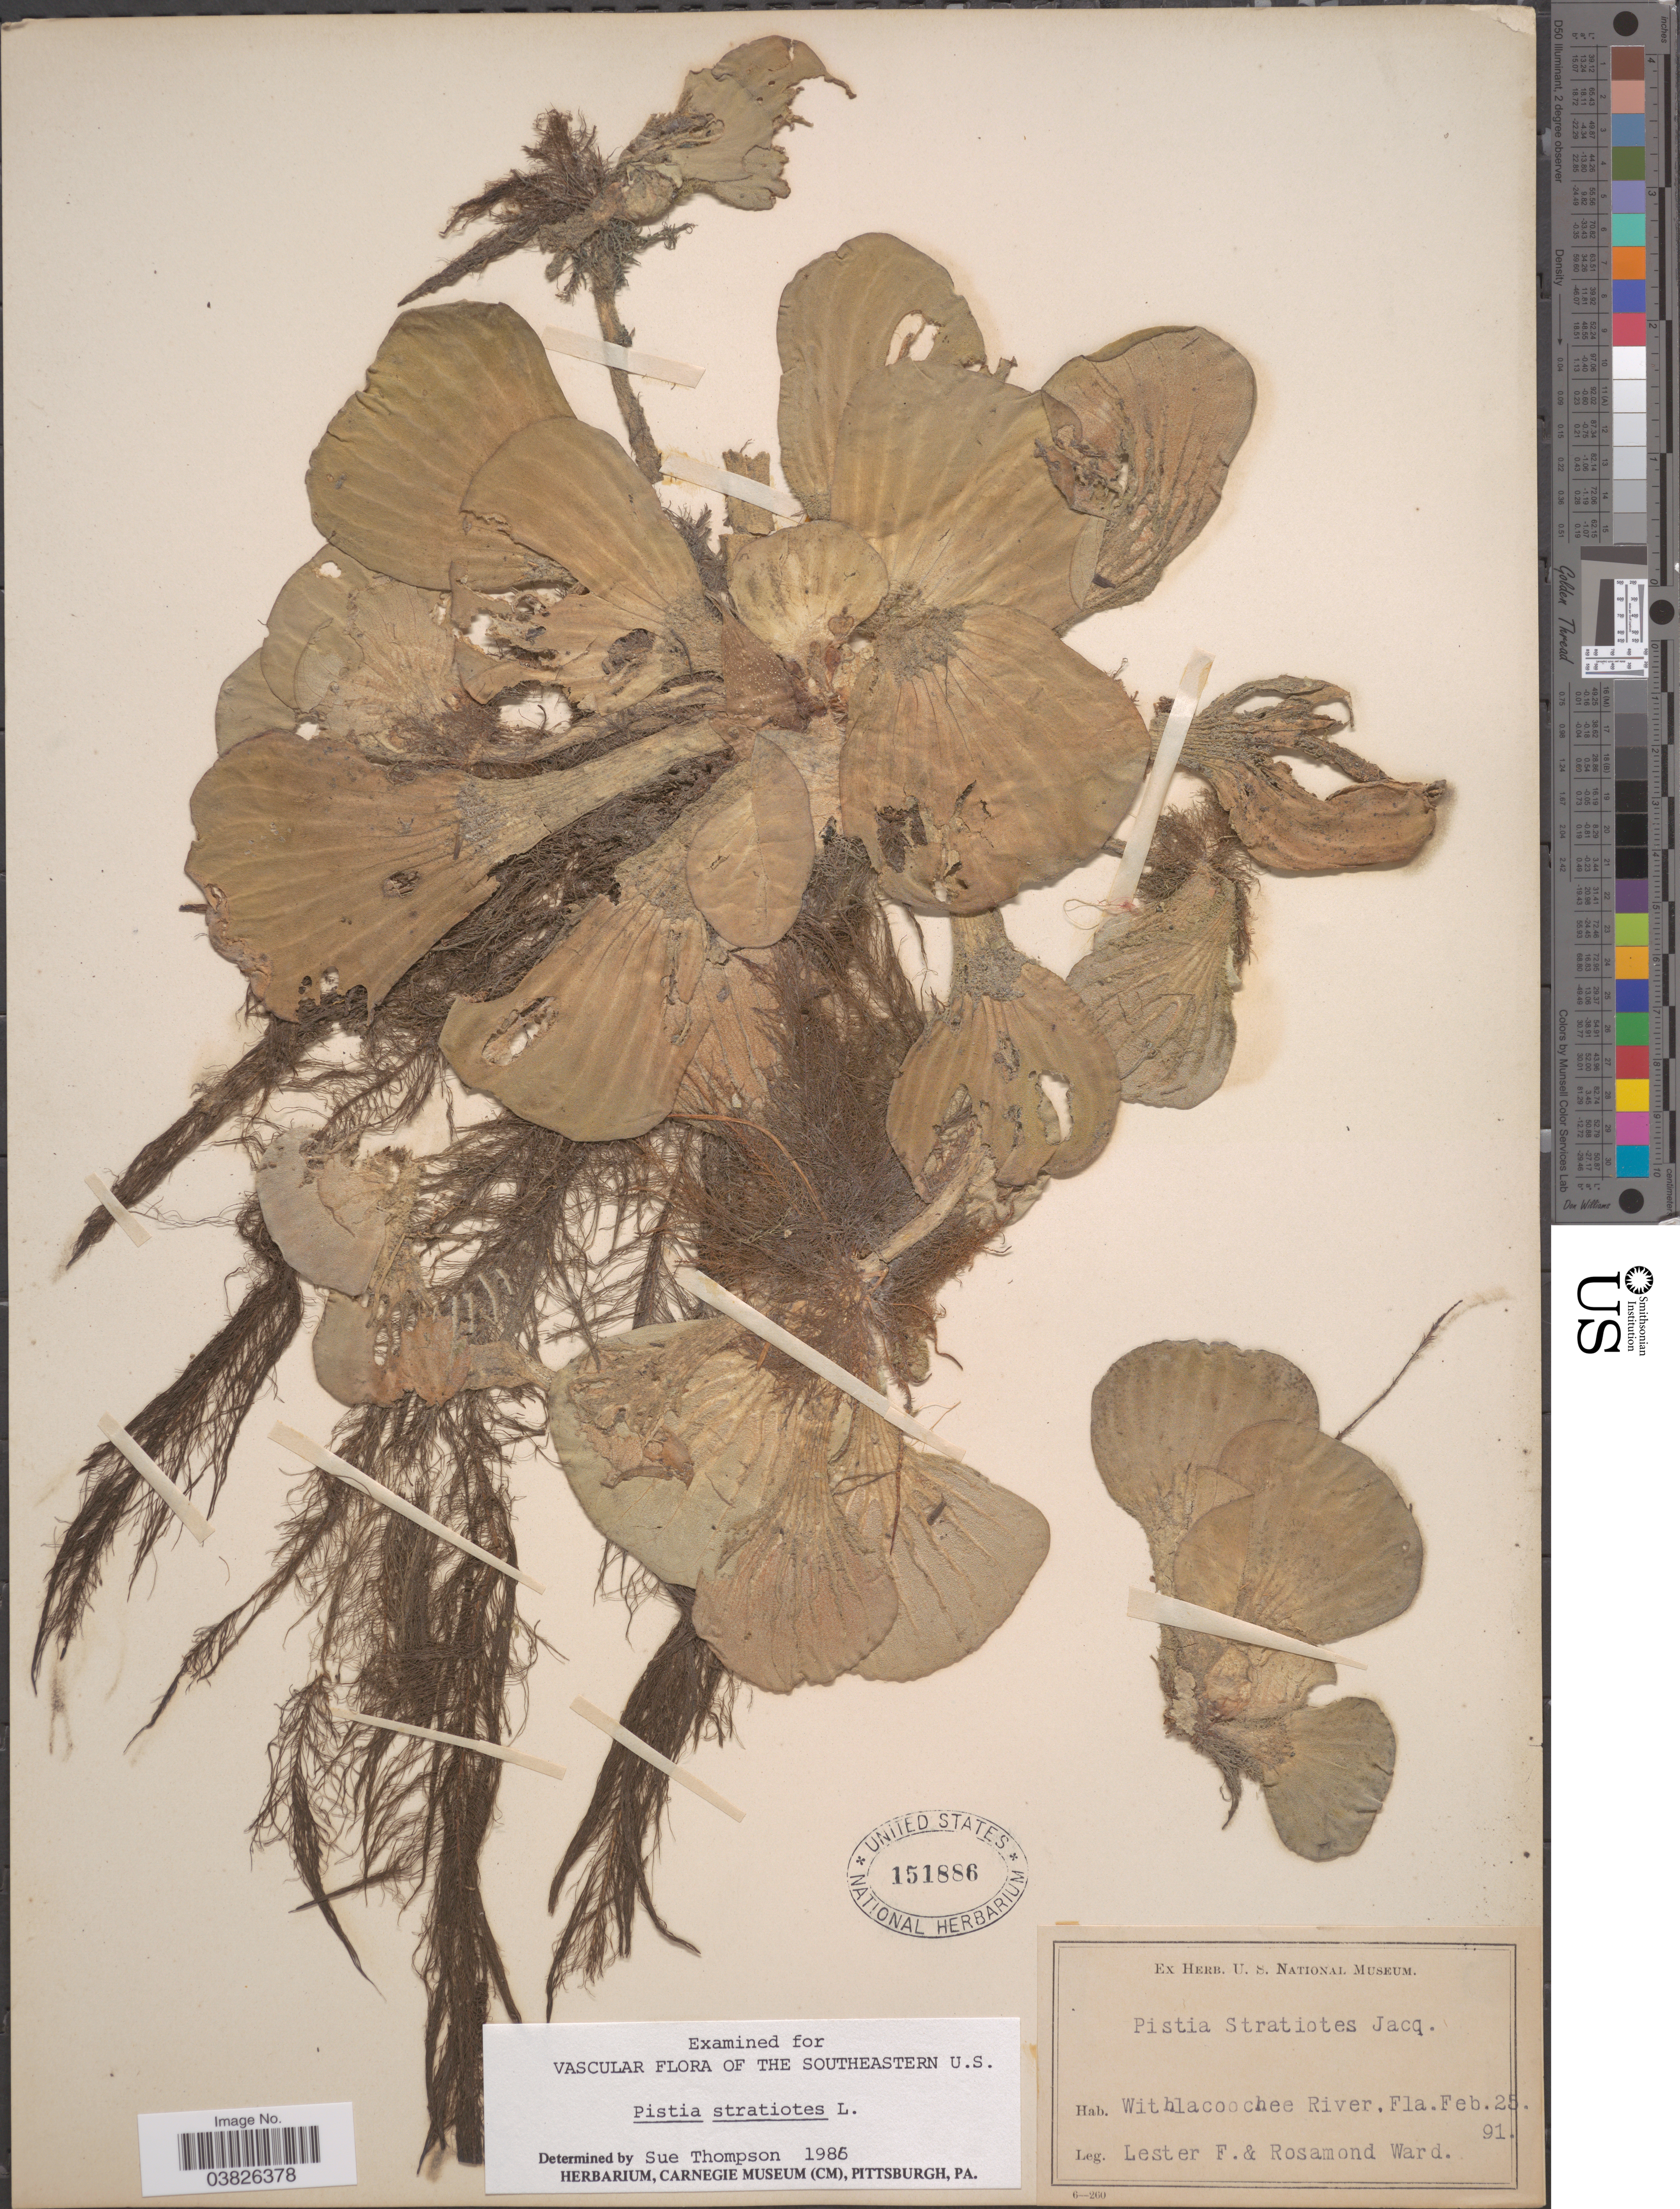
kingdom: Plantae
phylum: Tracheophyta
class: Liliopsida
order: Alismatales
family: Araceae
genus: Pistia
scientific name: Pistia stratiotes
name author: L.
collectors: L. F. Ward & R. Ward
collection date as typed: Transcribed d/m/y: 25/2/91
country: United States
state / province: Florida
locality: Withlacoochee River.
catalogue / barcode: US 151886